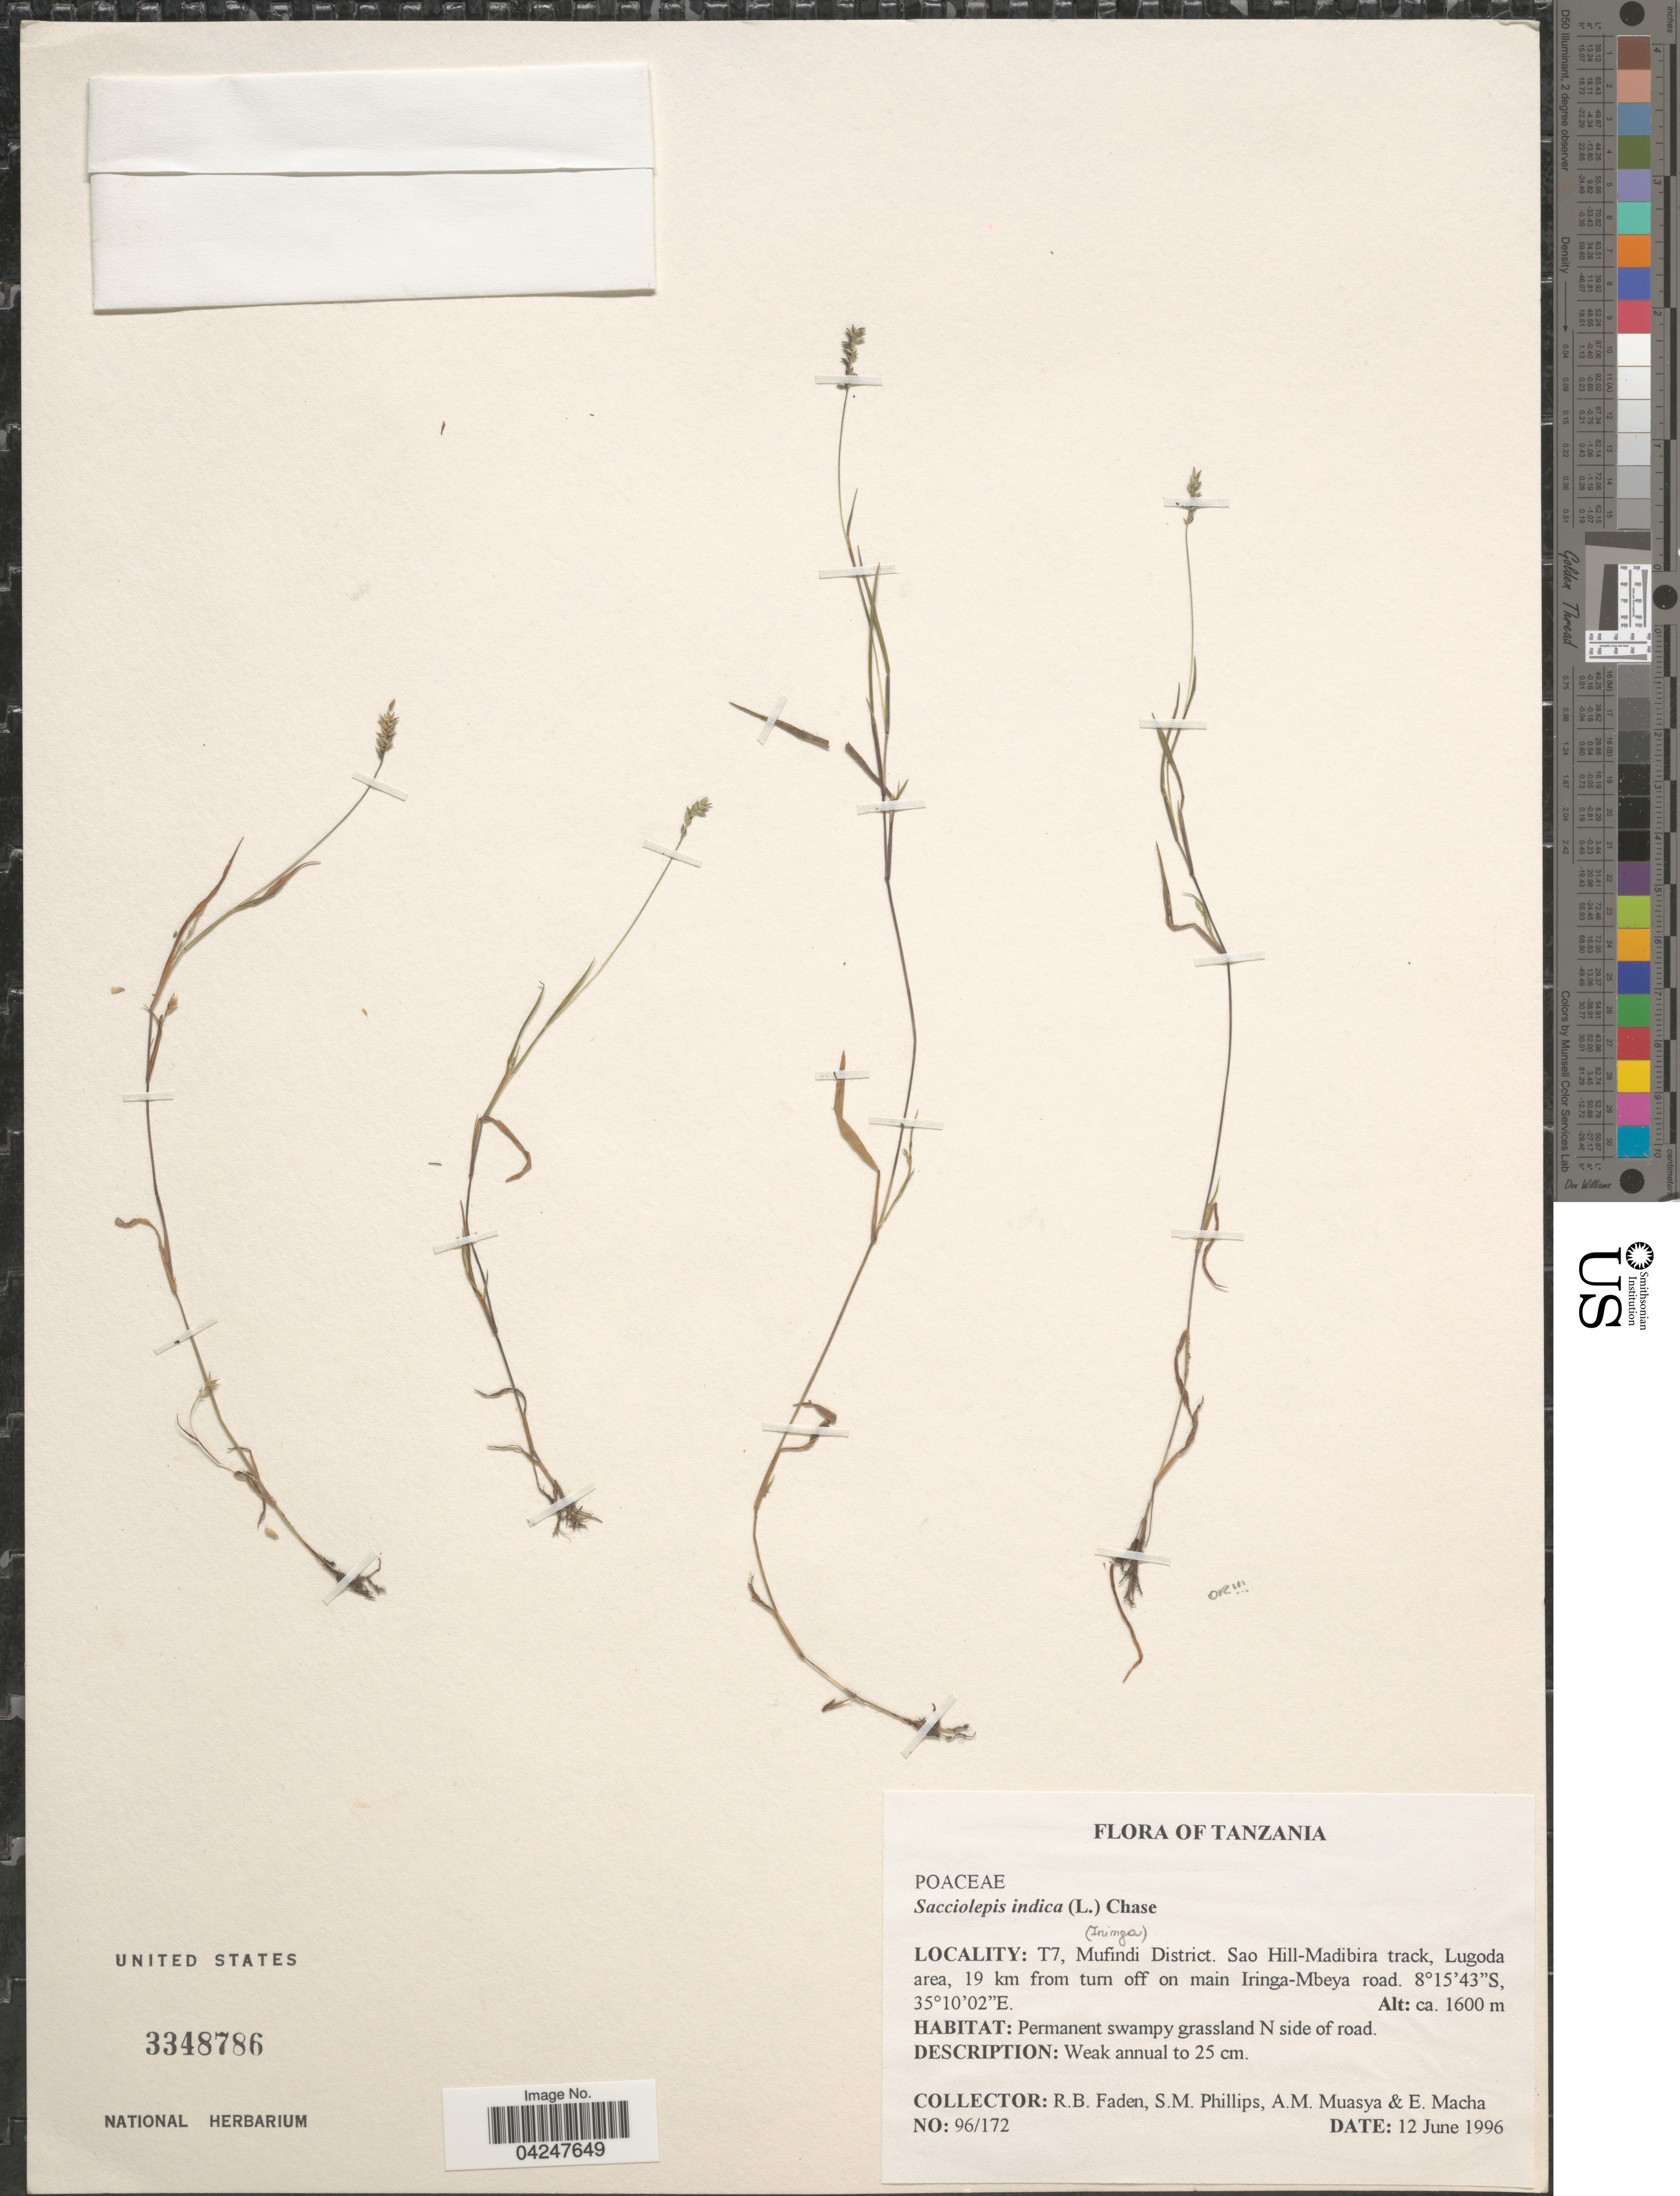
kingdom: Plantae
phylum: Tracheophyta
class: Liliopsida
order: Poales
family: Poaceae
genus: Sacciolepis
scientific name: Sacciolepis indica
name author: (L.) Chase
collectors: R. B. Faden, S. M. Phillips, A. Muasya & E. Macha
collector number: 96/172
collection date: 1996-06-12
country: Tanzania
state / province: Iringa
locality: T7, Mufindi District. Sao Hill-Madibira track, Lugoda area, 19 km from turn off on main Iringa-Mbeya road. Permanent swampy grassland N side of road.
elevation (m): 1600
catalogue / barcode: US 3348786